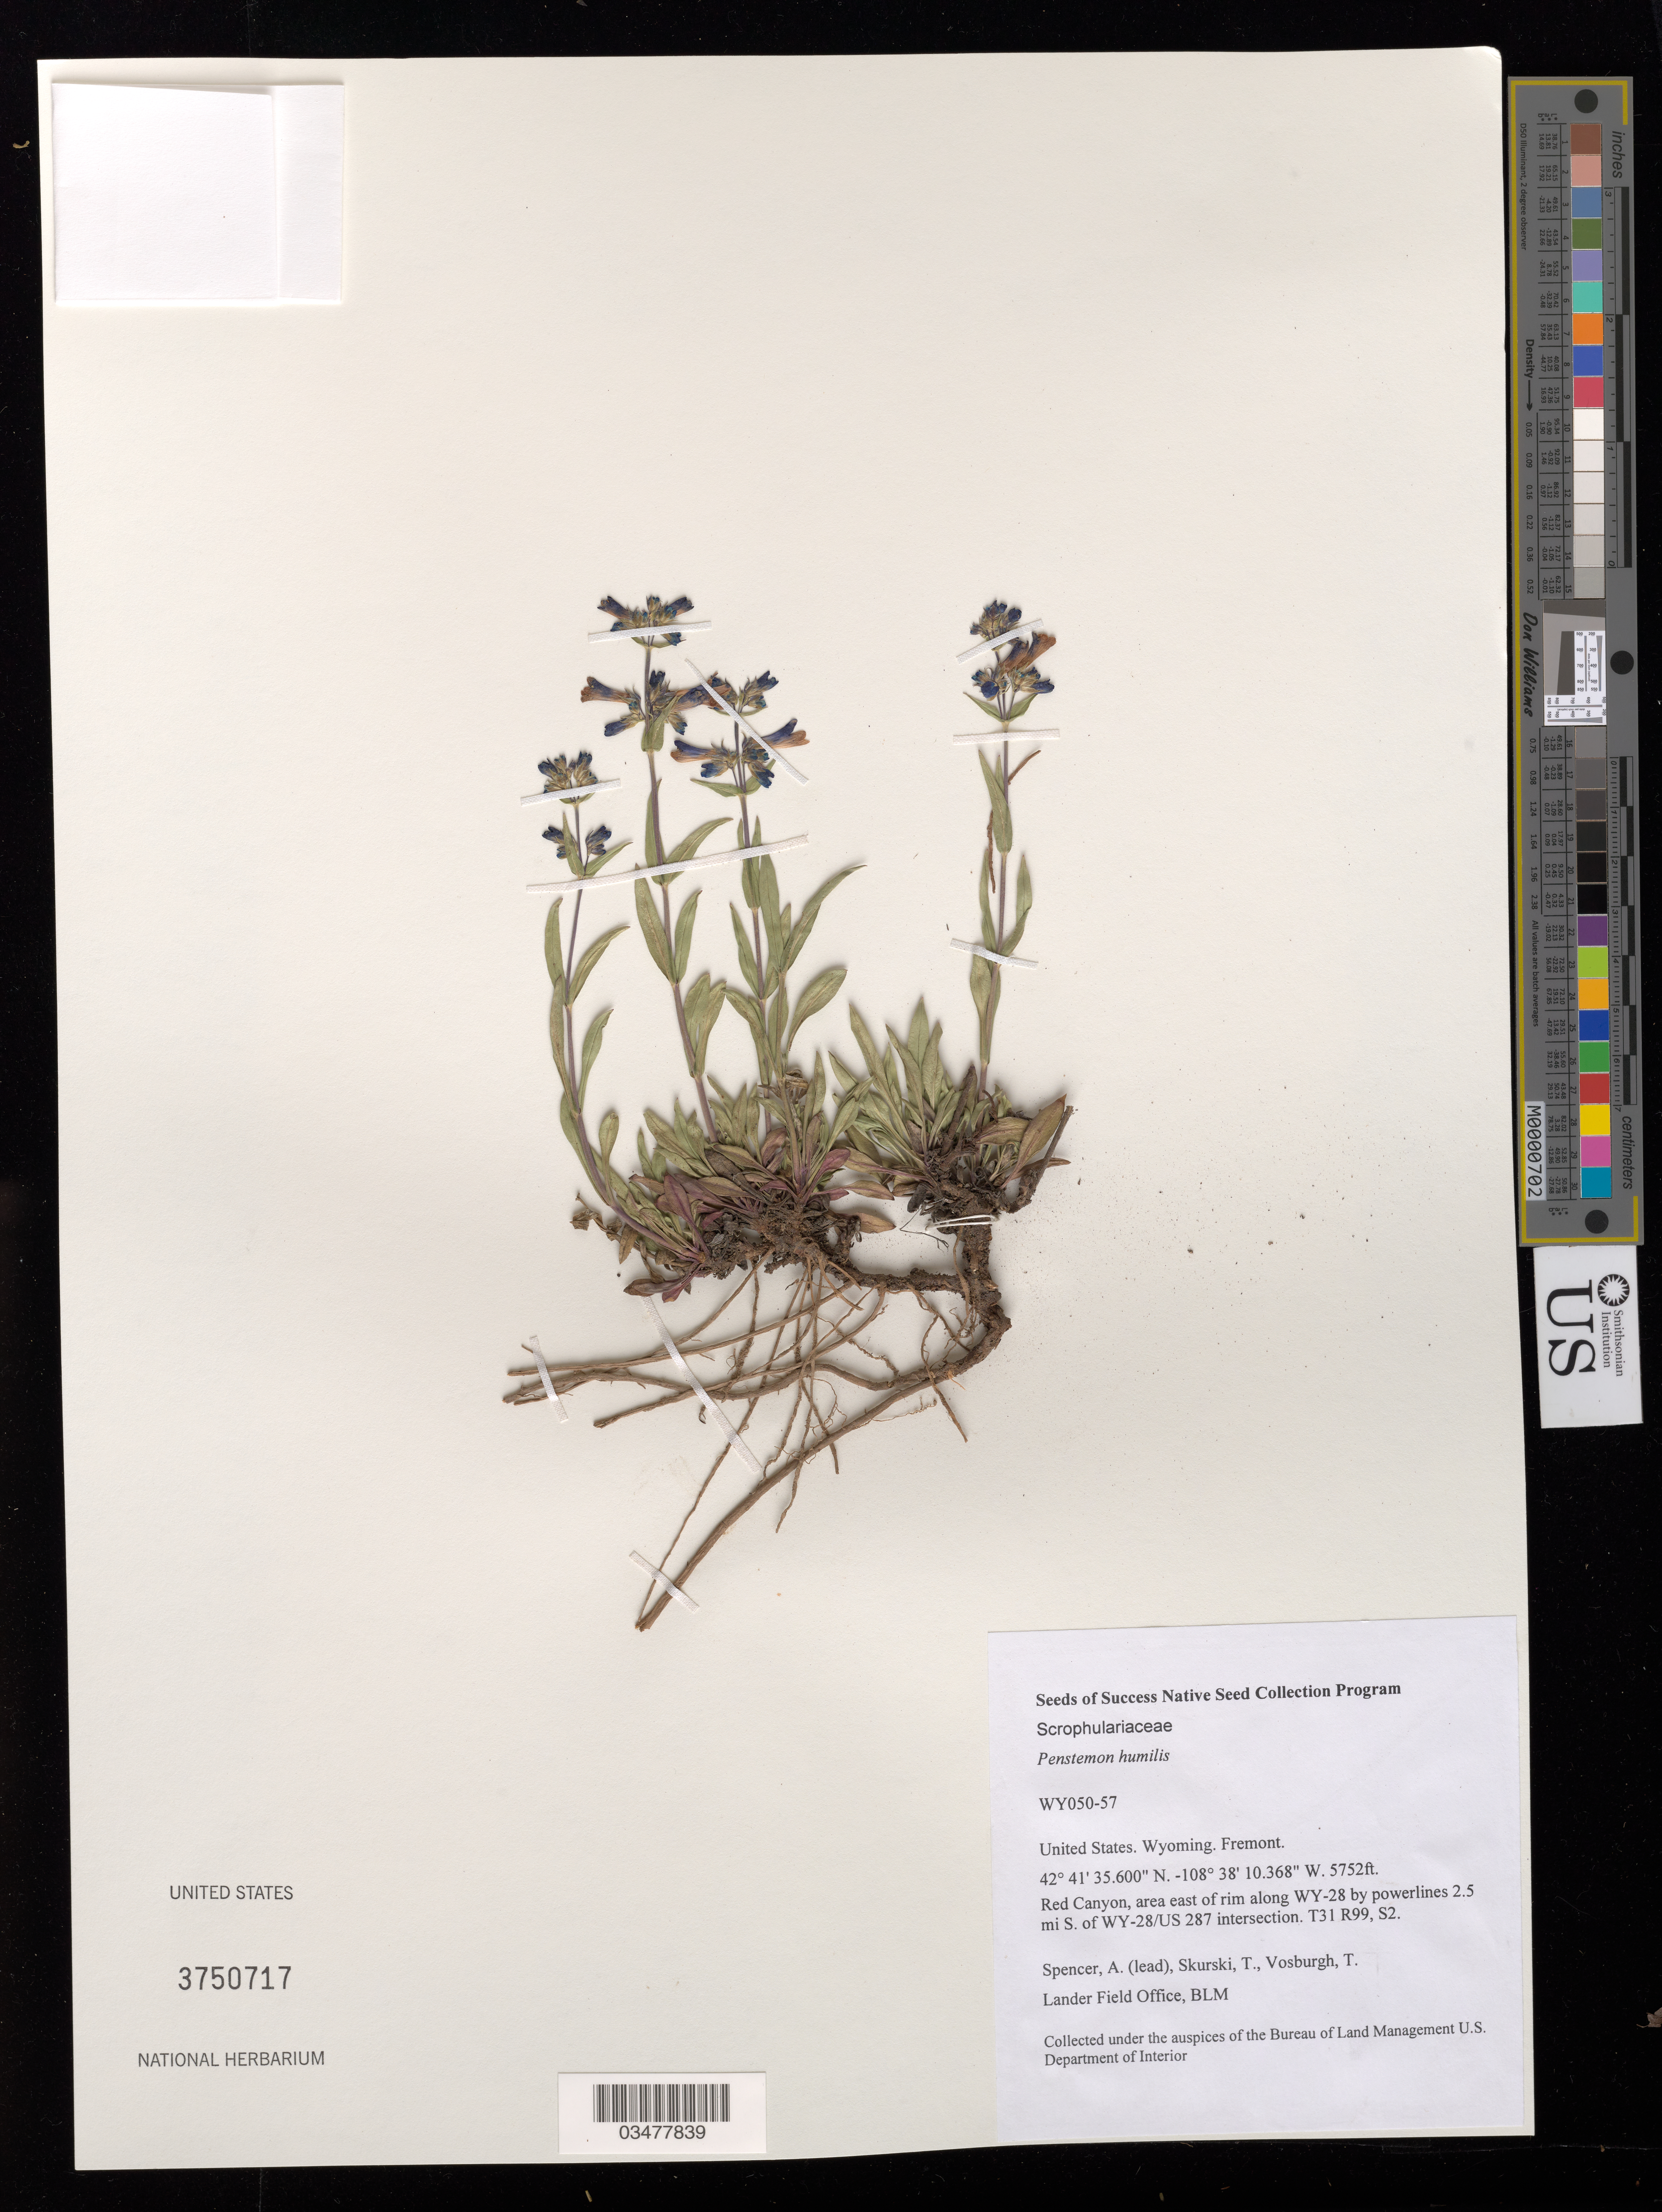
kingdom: Plantae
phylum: Tracheophyta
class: Magnoliopsida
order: Lamiales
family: Plantaginaceae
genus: Penstemon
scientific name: Penstemon humilis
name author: Nutt. ex A. Gray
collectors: A. Spencer, T. Skurski & T. Vosburgh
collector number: WY050-57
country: United States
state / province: Wyoming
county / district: Fremont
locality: Red Canyon. 2.5 mi. S of WY-28/US287 intersection. T31 R99 S2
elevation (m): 1753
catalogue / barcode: US 3750717